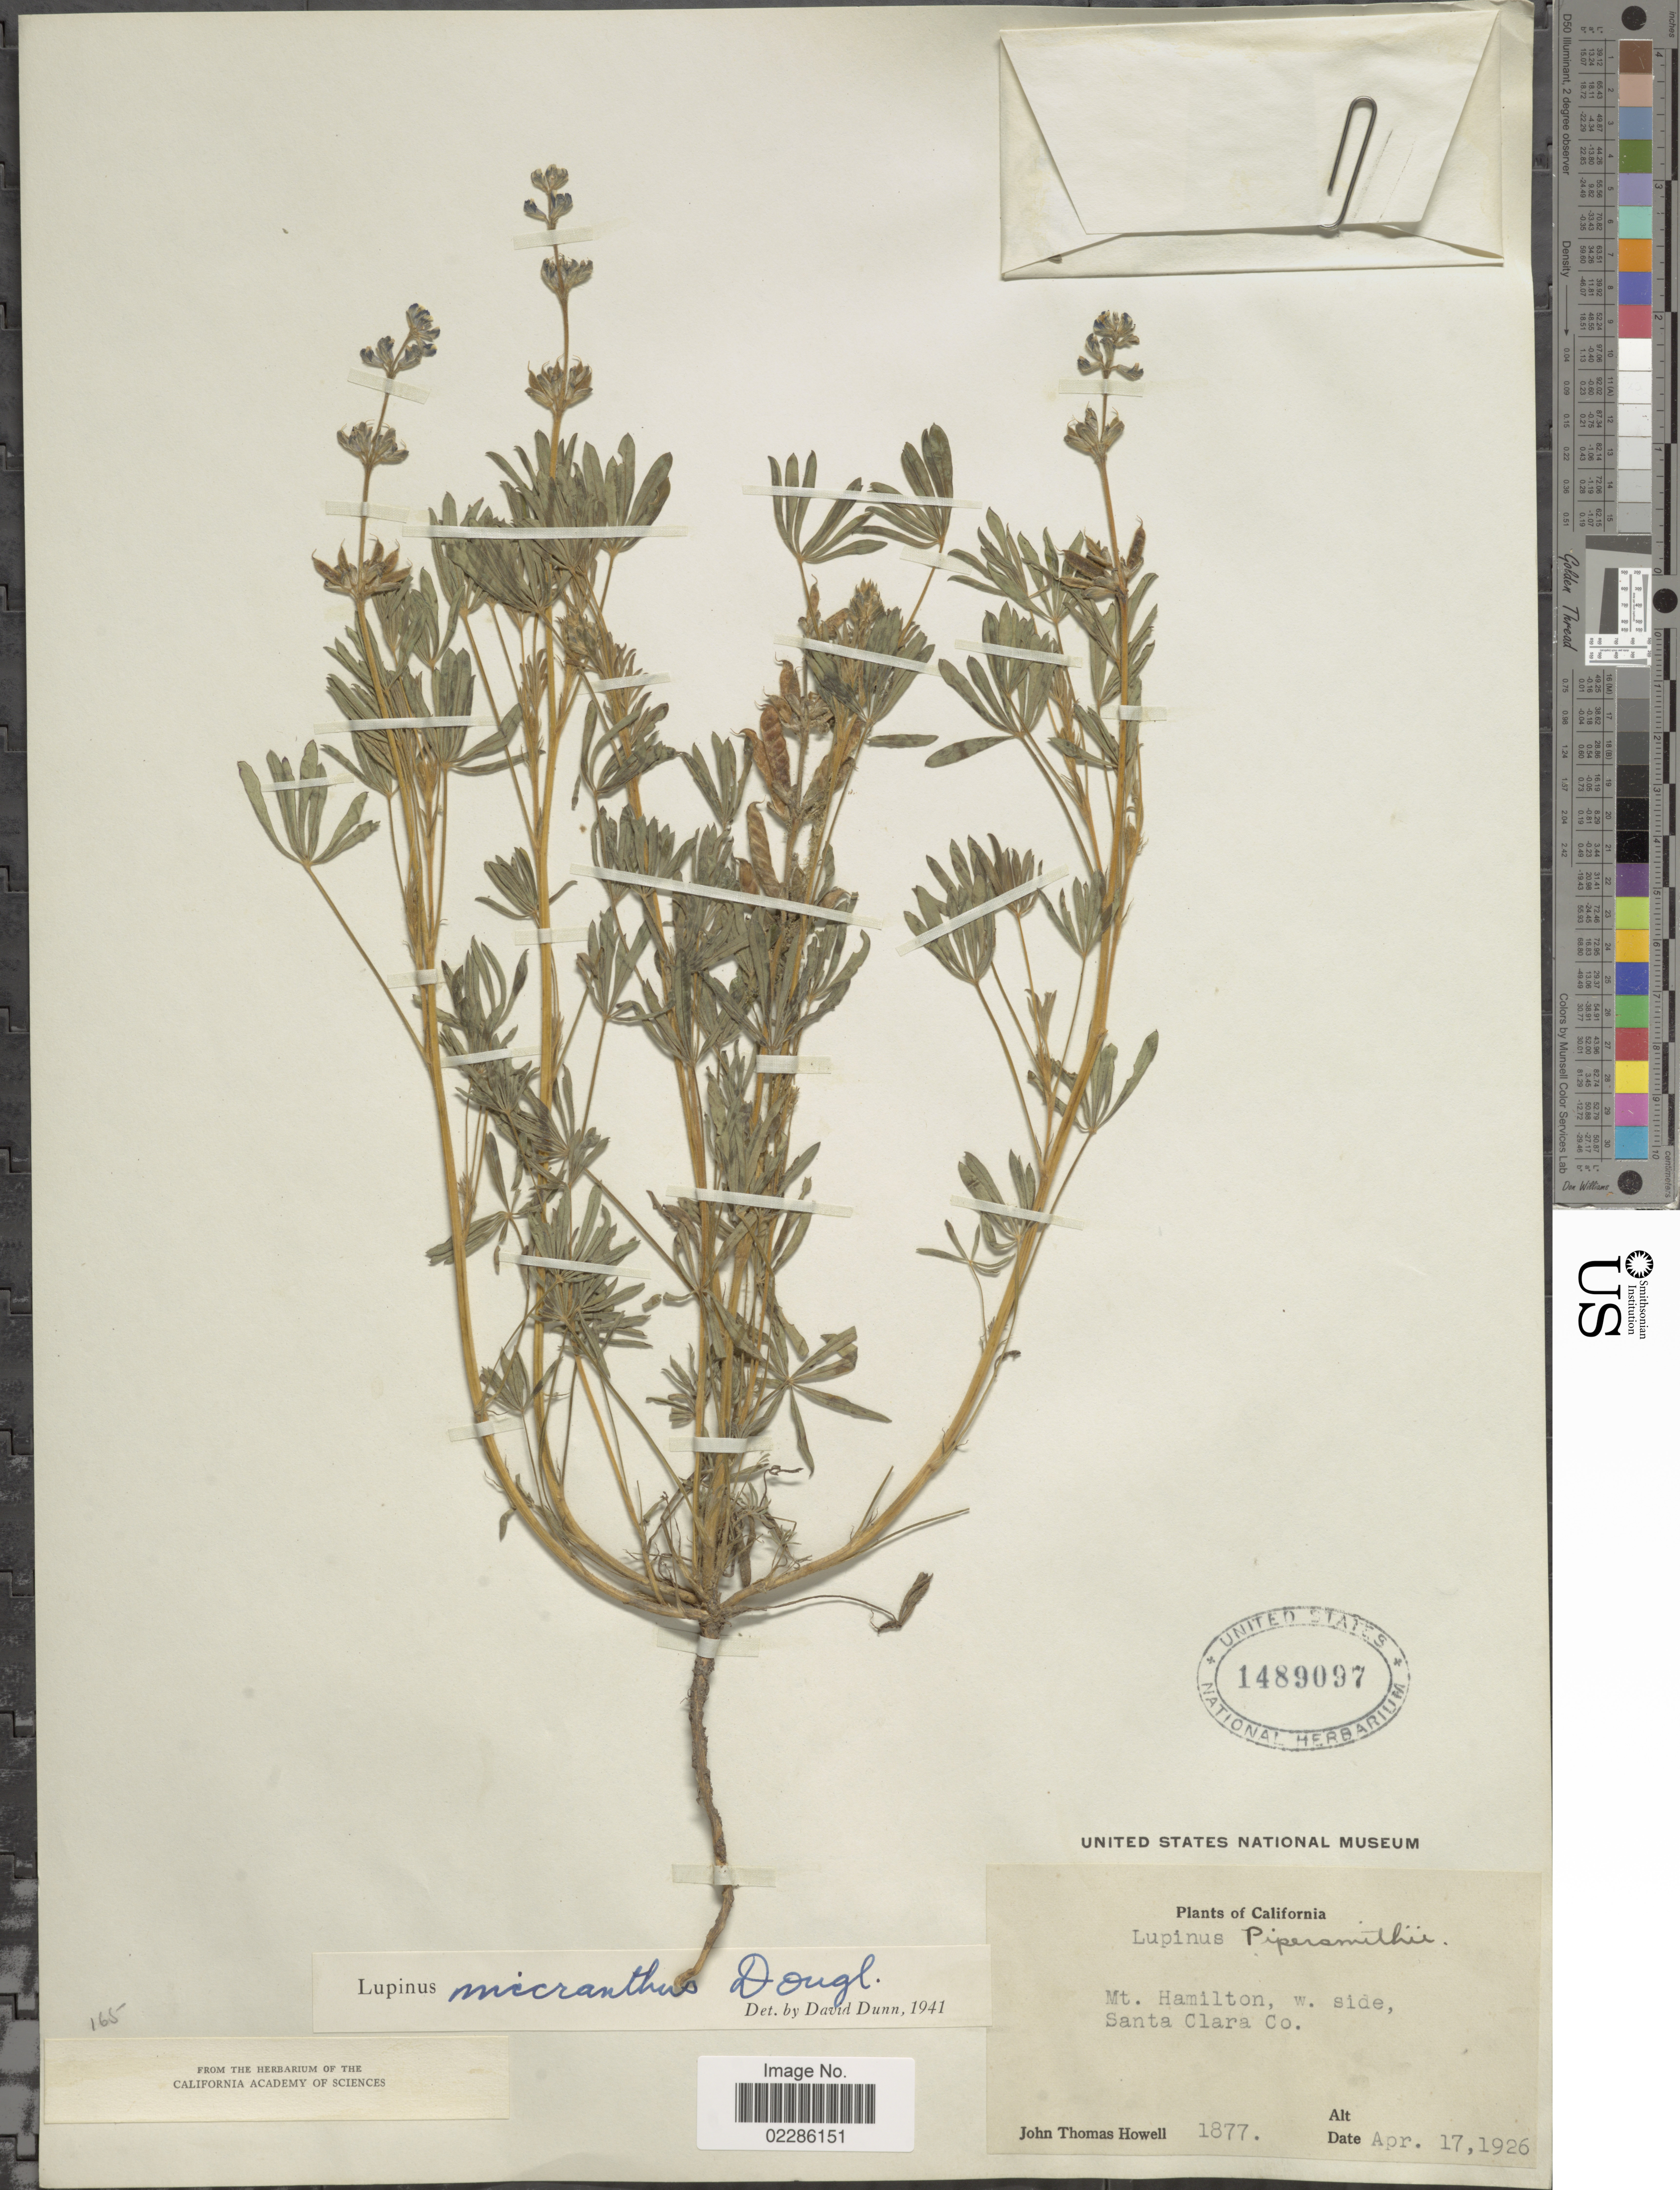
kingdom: Plantae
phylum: Tracheophyta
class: Magnoliopsida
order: Fabales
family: Fabaceae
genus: Lupinus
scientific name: Lupinus micranthus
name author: Douglas ex Lindl.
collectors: J. T. Howell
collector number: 1877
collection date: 1926-04-17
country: United States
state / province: California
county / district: Santa Clara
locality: Mt Hamilton, w side Santa Clara Co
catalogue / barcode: US 1489097